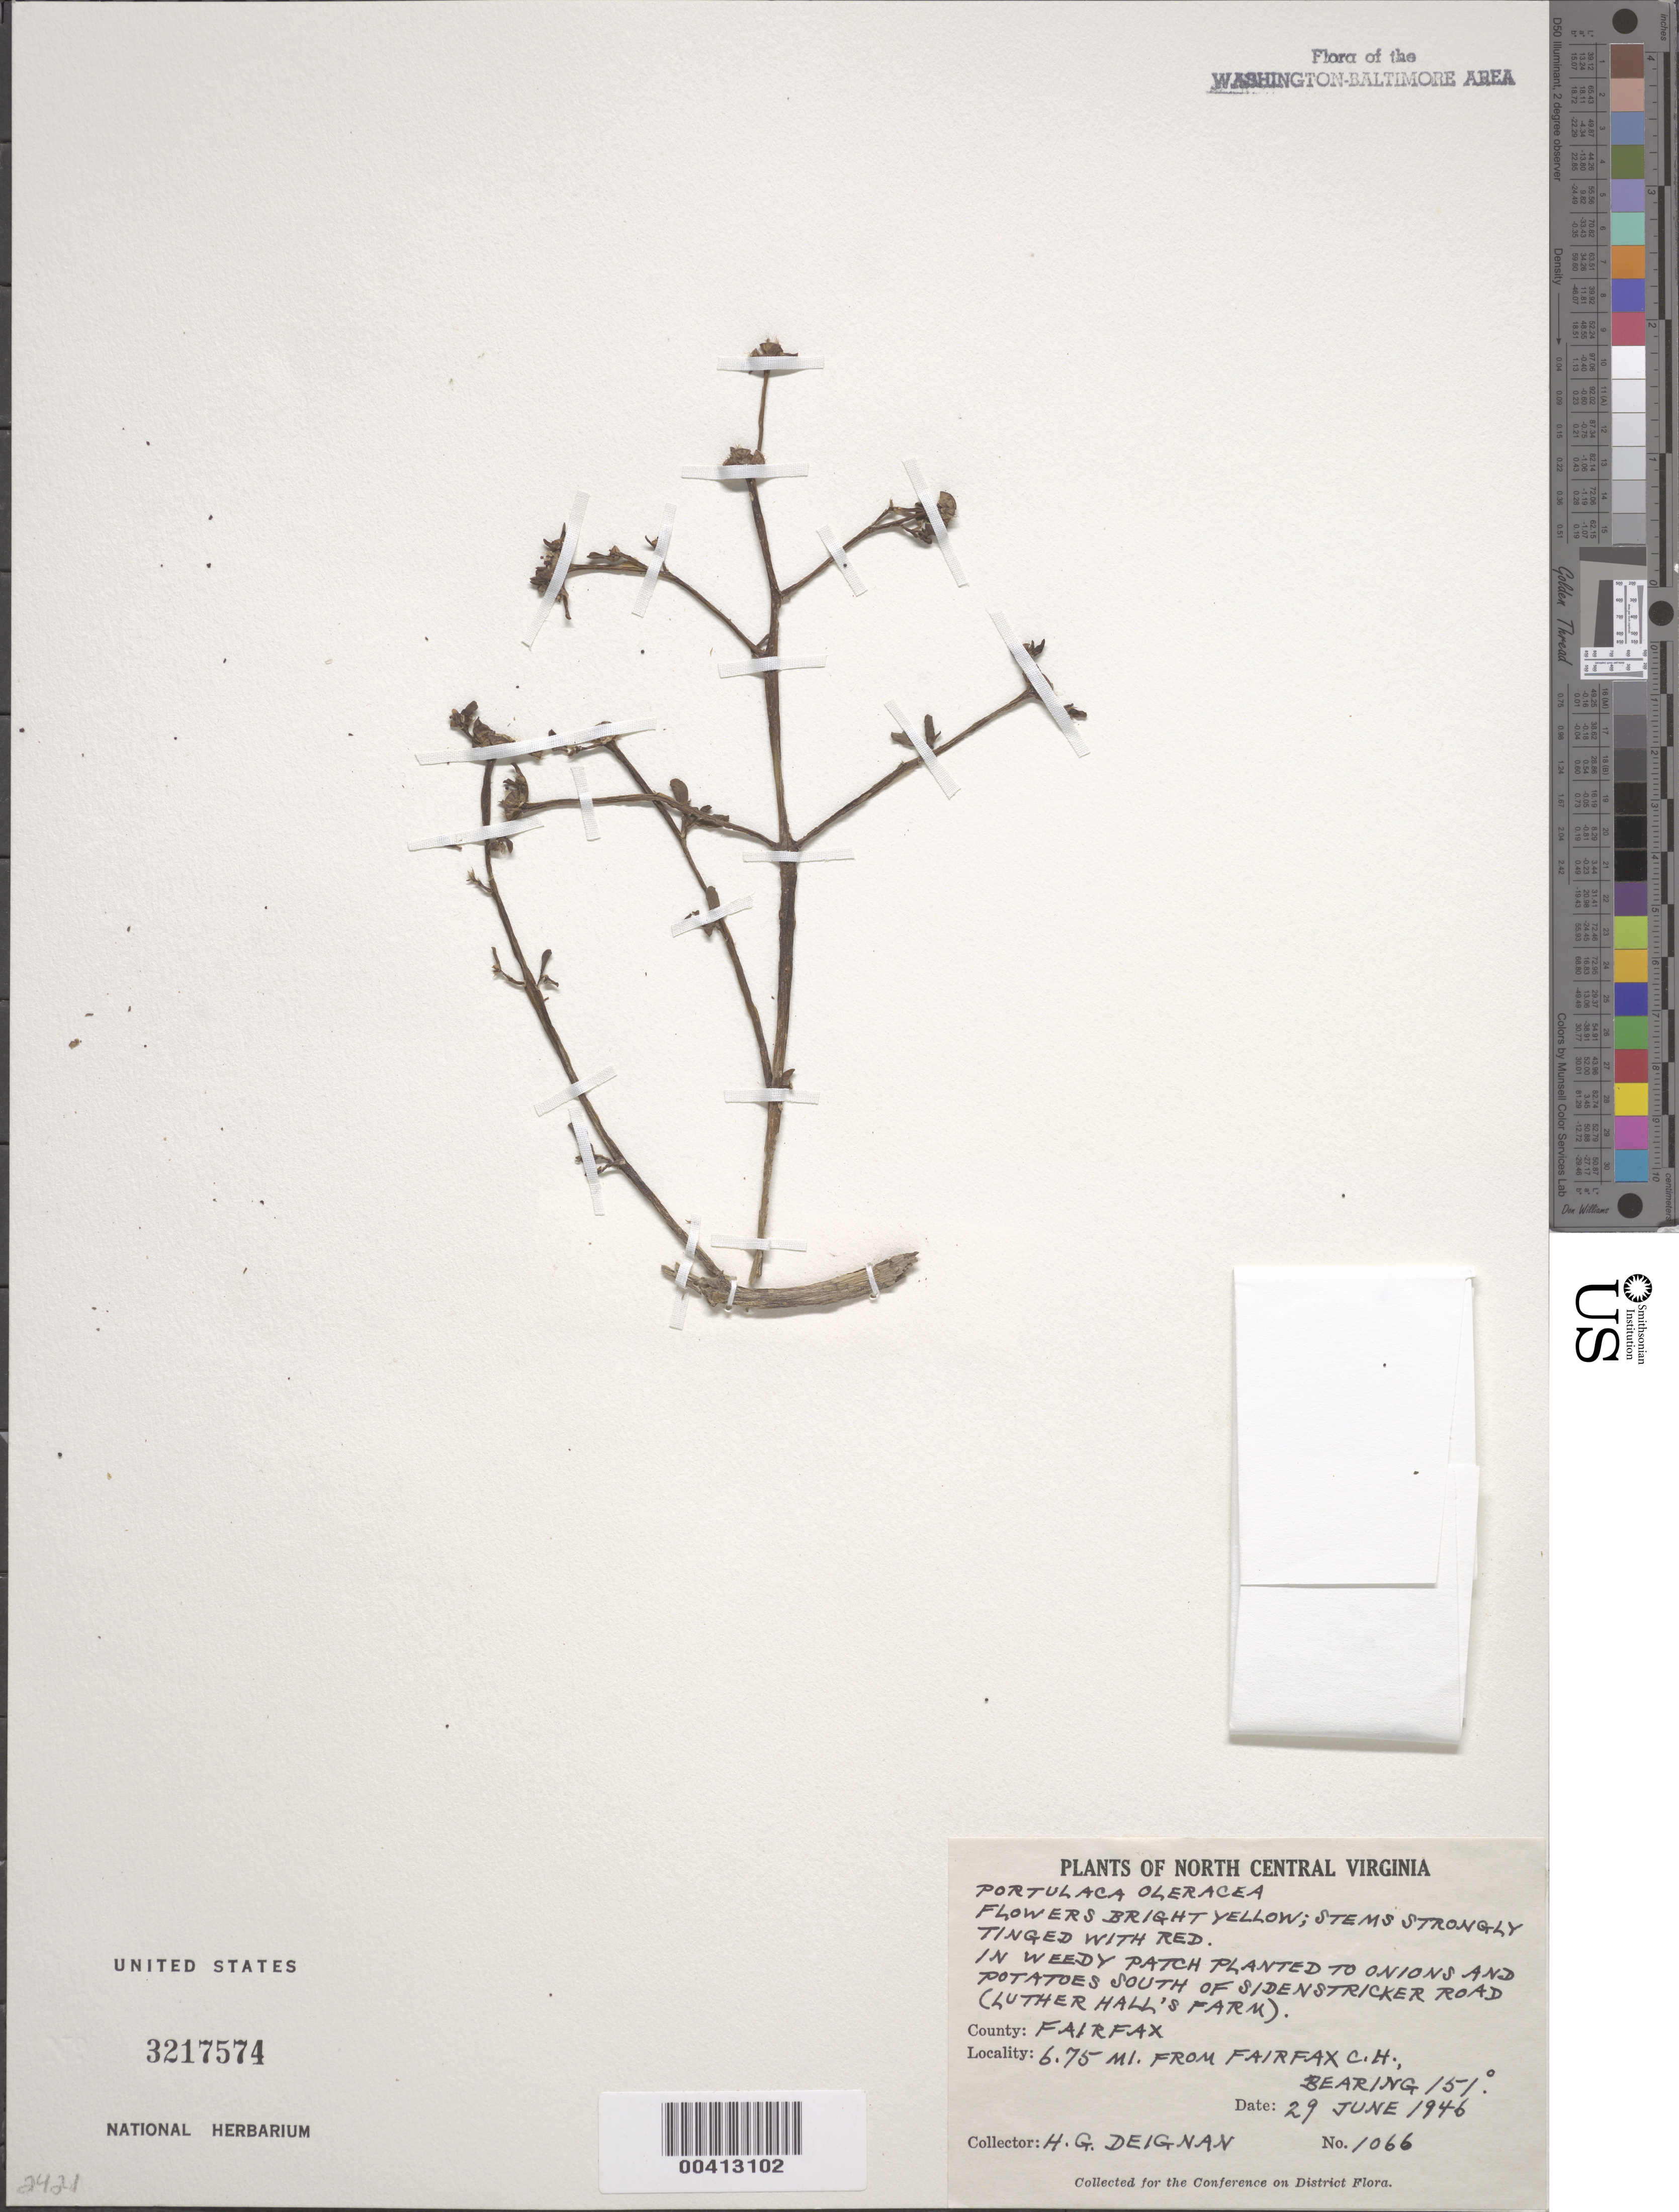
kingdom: Plantae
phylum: Tracheophyta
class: Magnoliopsida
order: Caryophyllales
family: Portulacaceae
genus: Portulaca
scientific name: Portulaca oleracea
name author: L.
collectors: H. Deignan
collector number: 1066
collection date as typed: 29 Jun 1946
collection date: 1946-06-29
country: United States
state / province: Virginia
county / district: Fairfax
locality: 6.75 Mi from Fairfax County Courthouse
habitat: In weedy patch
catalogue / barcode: US 3217574